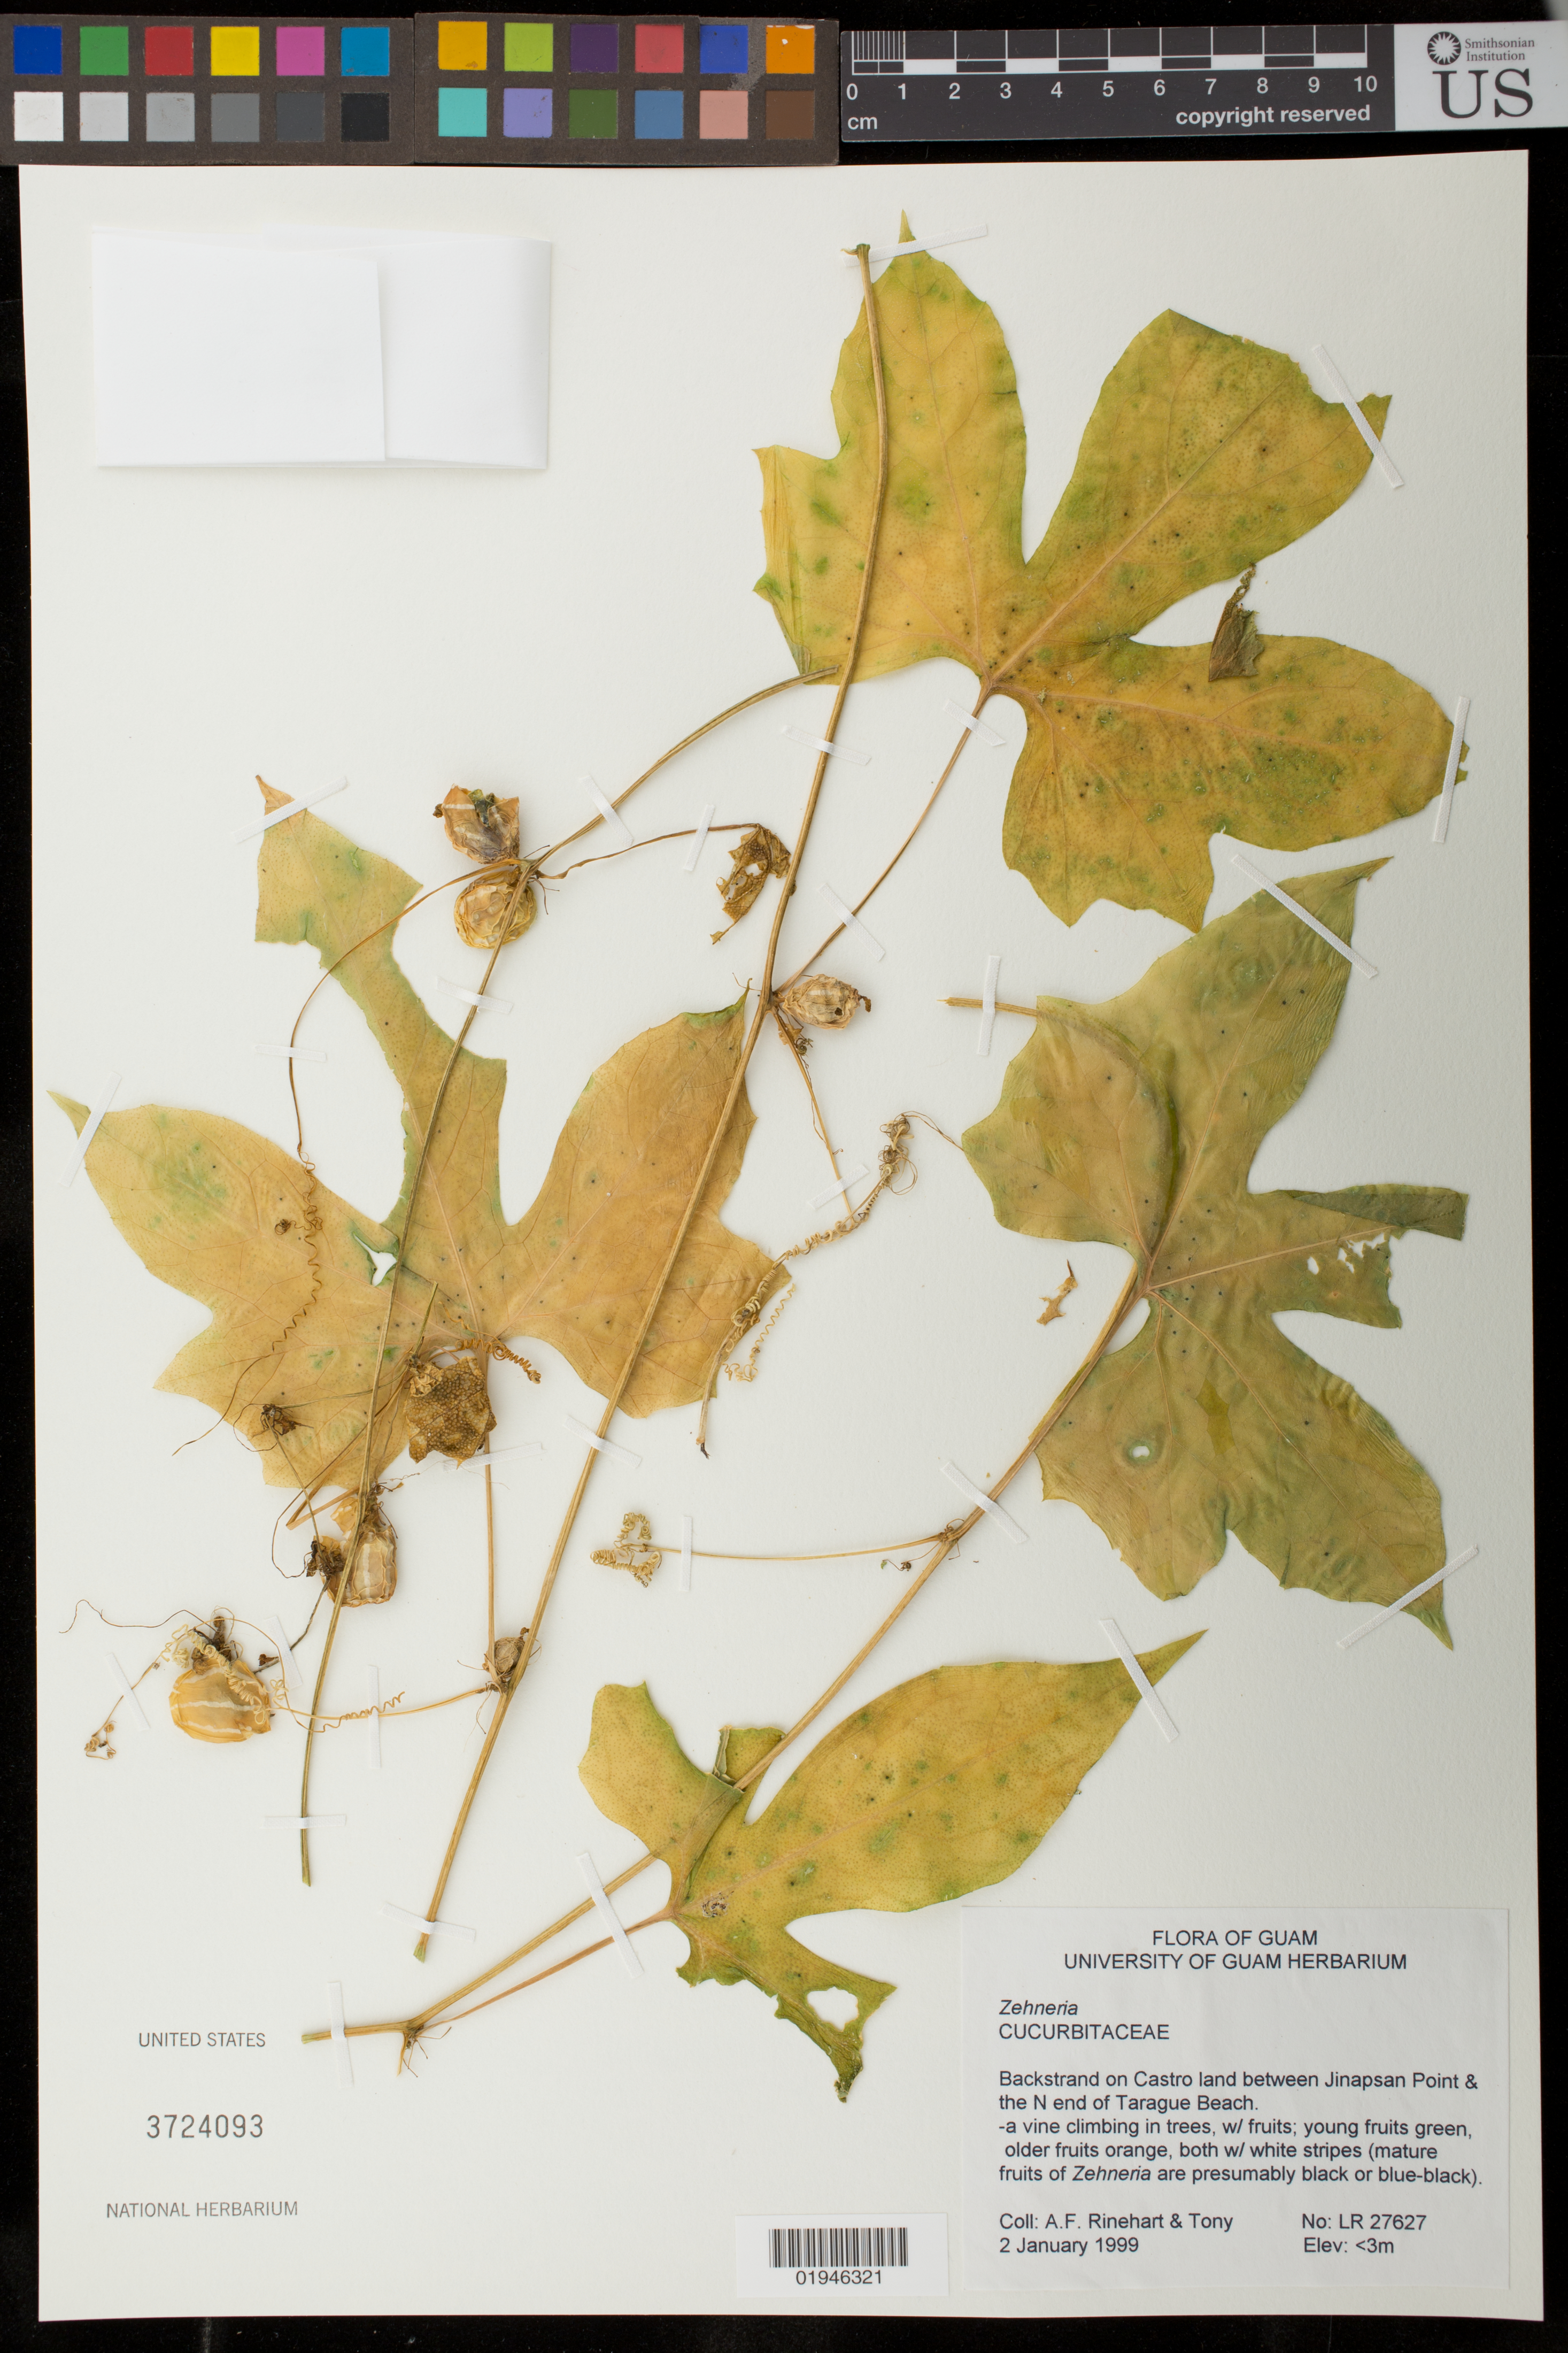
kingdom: Plantae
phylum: Tracheophyta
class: Magnoliopsida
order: Cucurbitales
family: Cucurbitaceae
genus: Zehneria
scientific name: Zehneria sp.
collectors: A. Rinehart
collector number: LR 27627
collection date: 1999-01-02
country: U.S. Administered Pacific Islands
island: Guam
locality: Backstrand on Castro land between Jinapsan Point and the N end of Tarague Beach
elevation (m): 0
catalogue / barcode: US 3724093